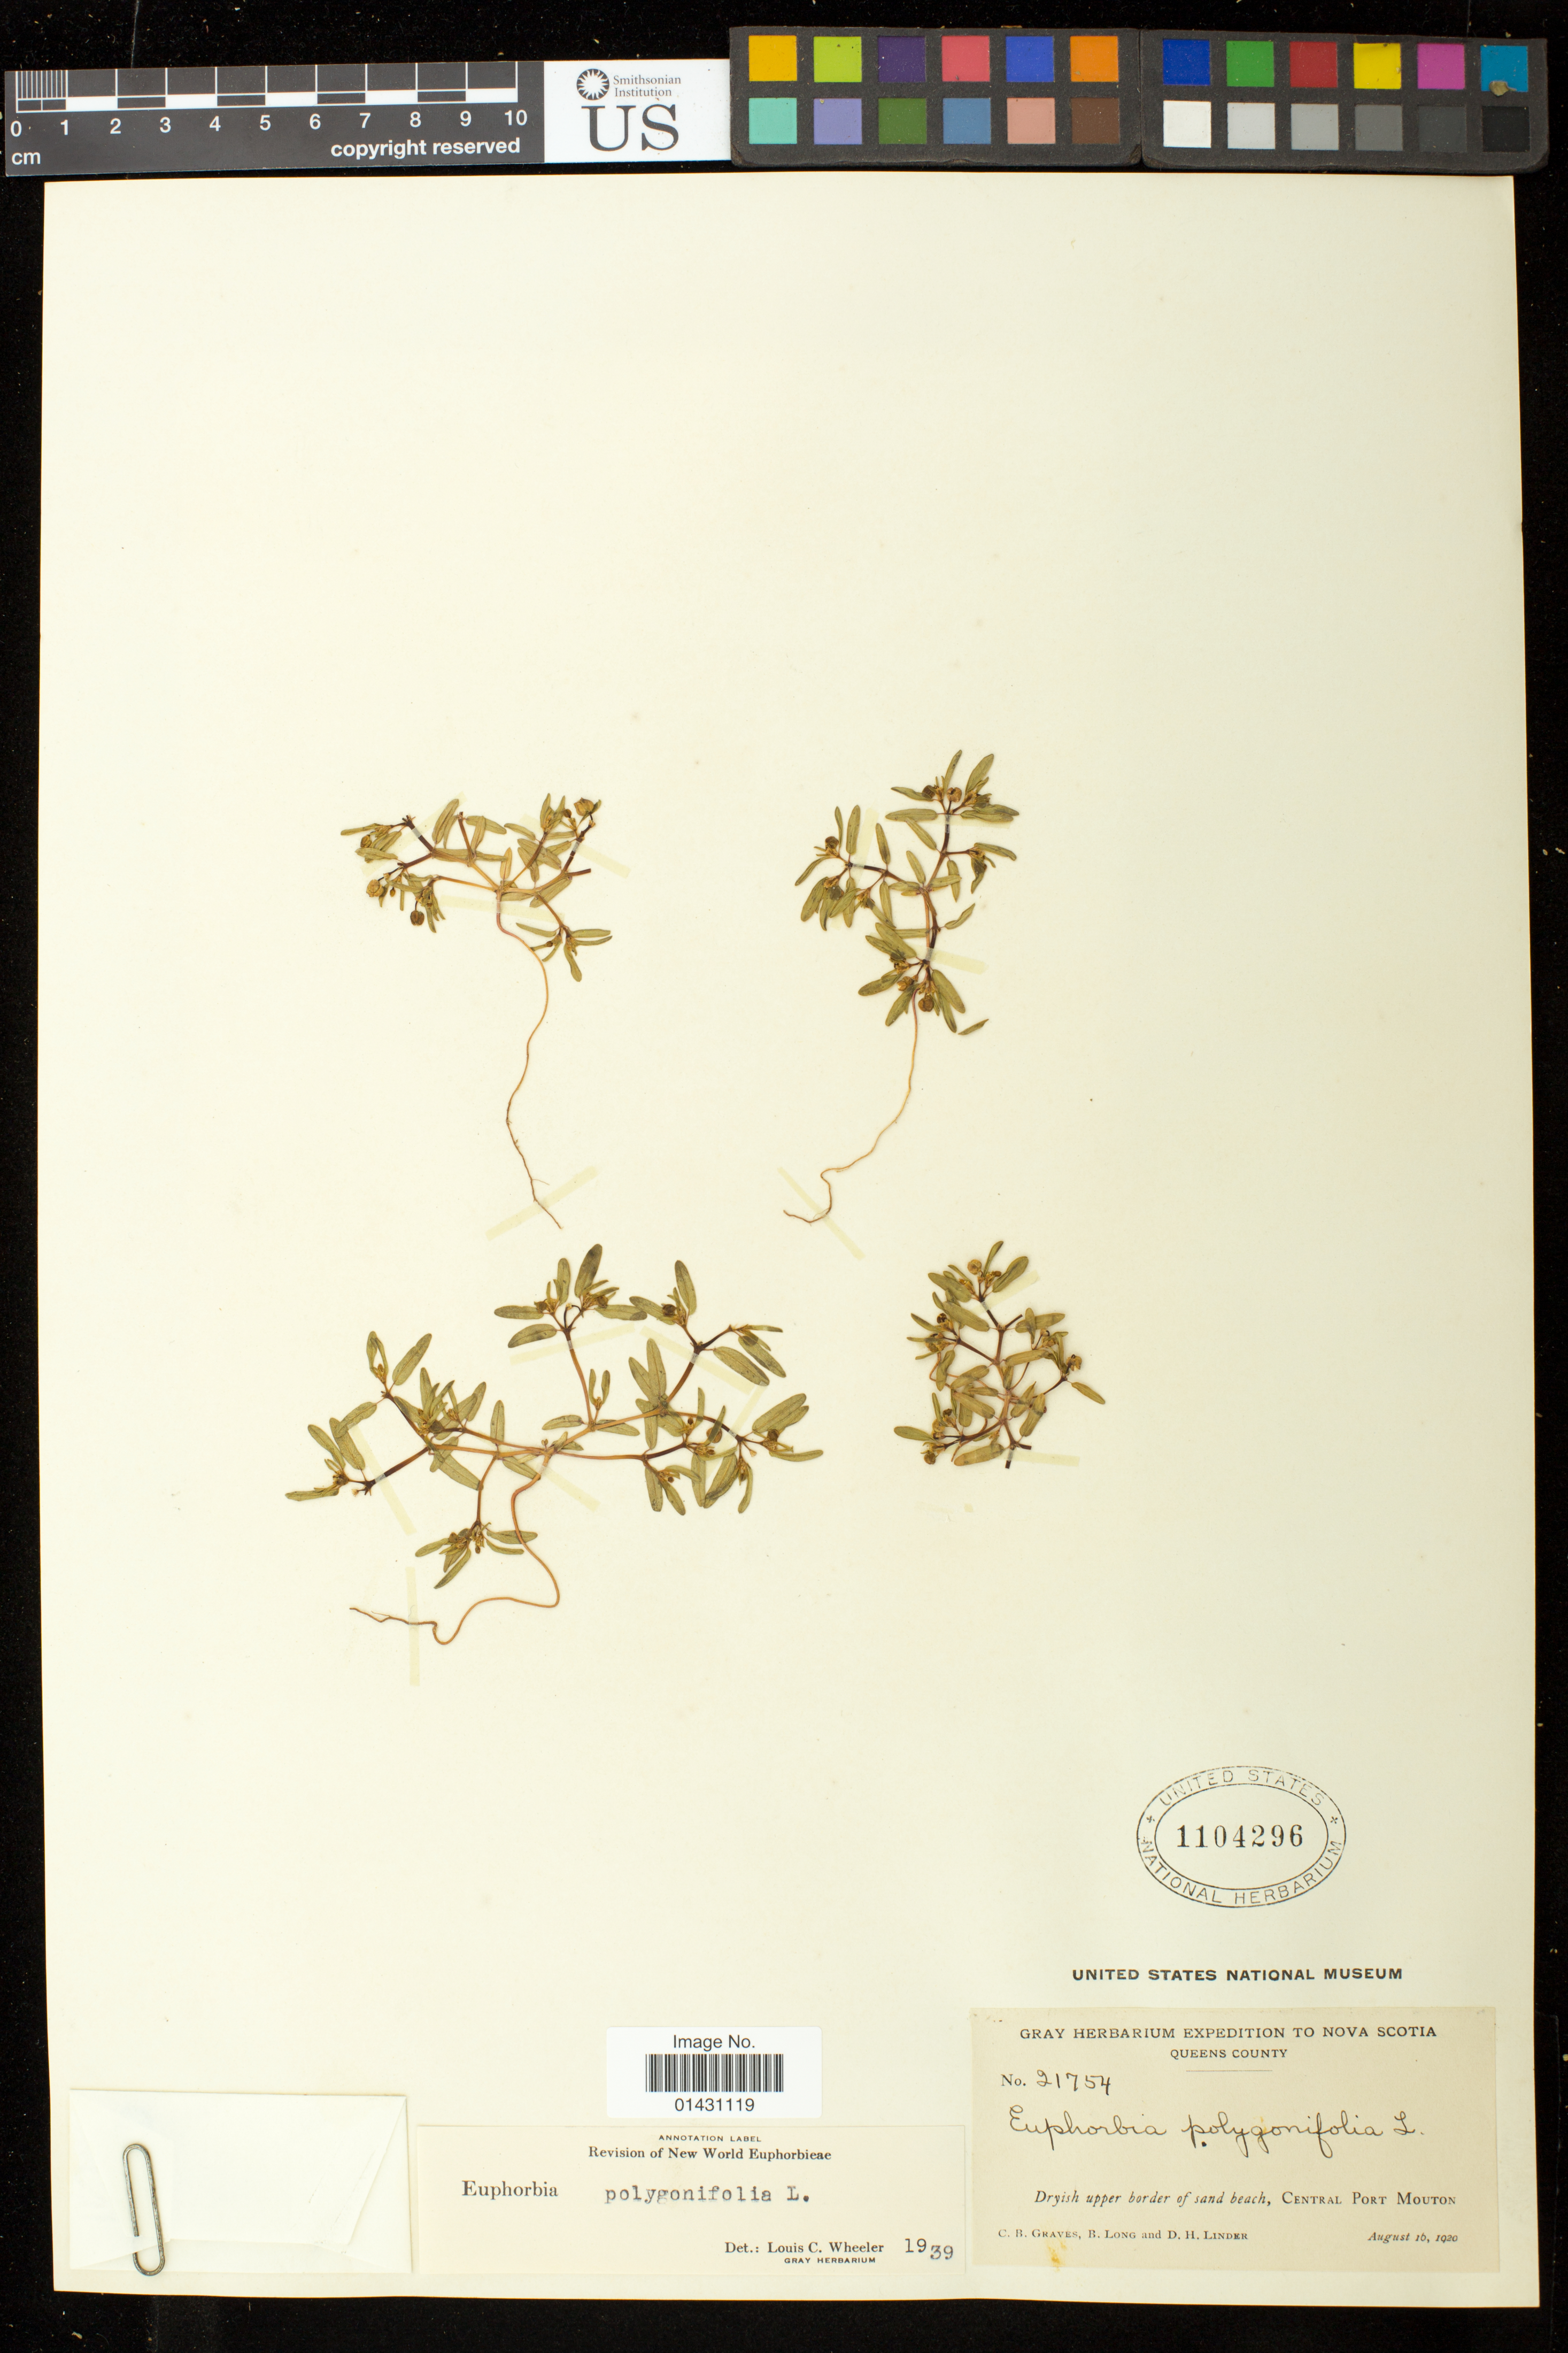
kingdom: Plantae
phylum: Tracheophyta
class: Magnoliopsida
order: Malpighiales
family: Euphorbiaceae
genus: Euphorbia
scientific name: Euphorbia polygonifolia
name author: L.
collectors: C. Graves, B. Long & D. Linder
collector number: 21754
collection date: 1920-08-16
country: Canada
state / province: Prince Edward Island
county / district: Queens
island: Prince Edward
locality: Central Port Mouton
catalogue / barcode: US 1104296